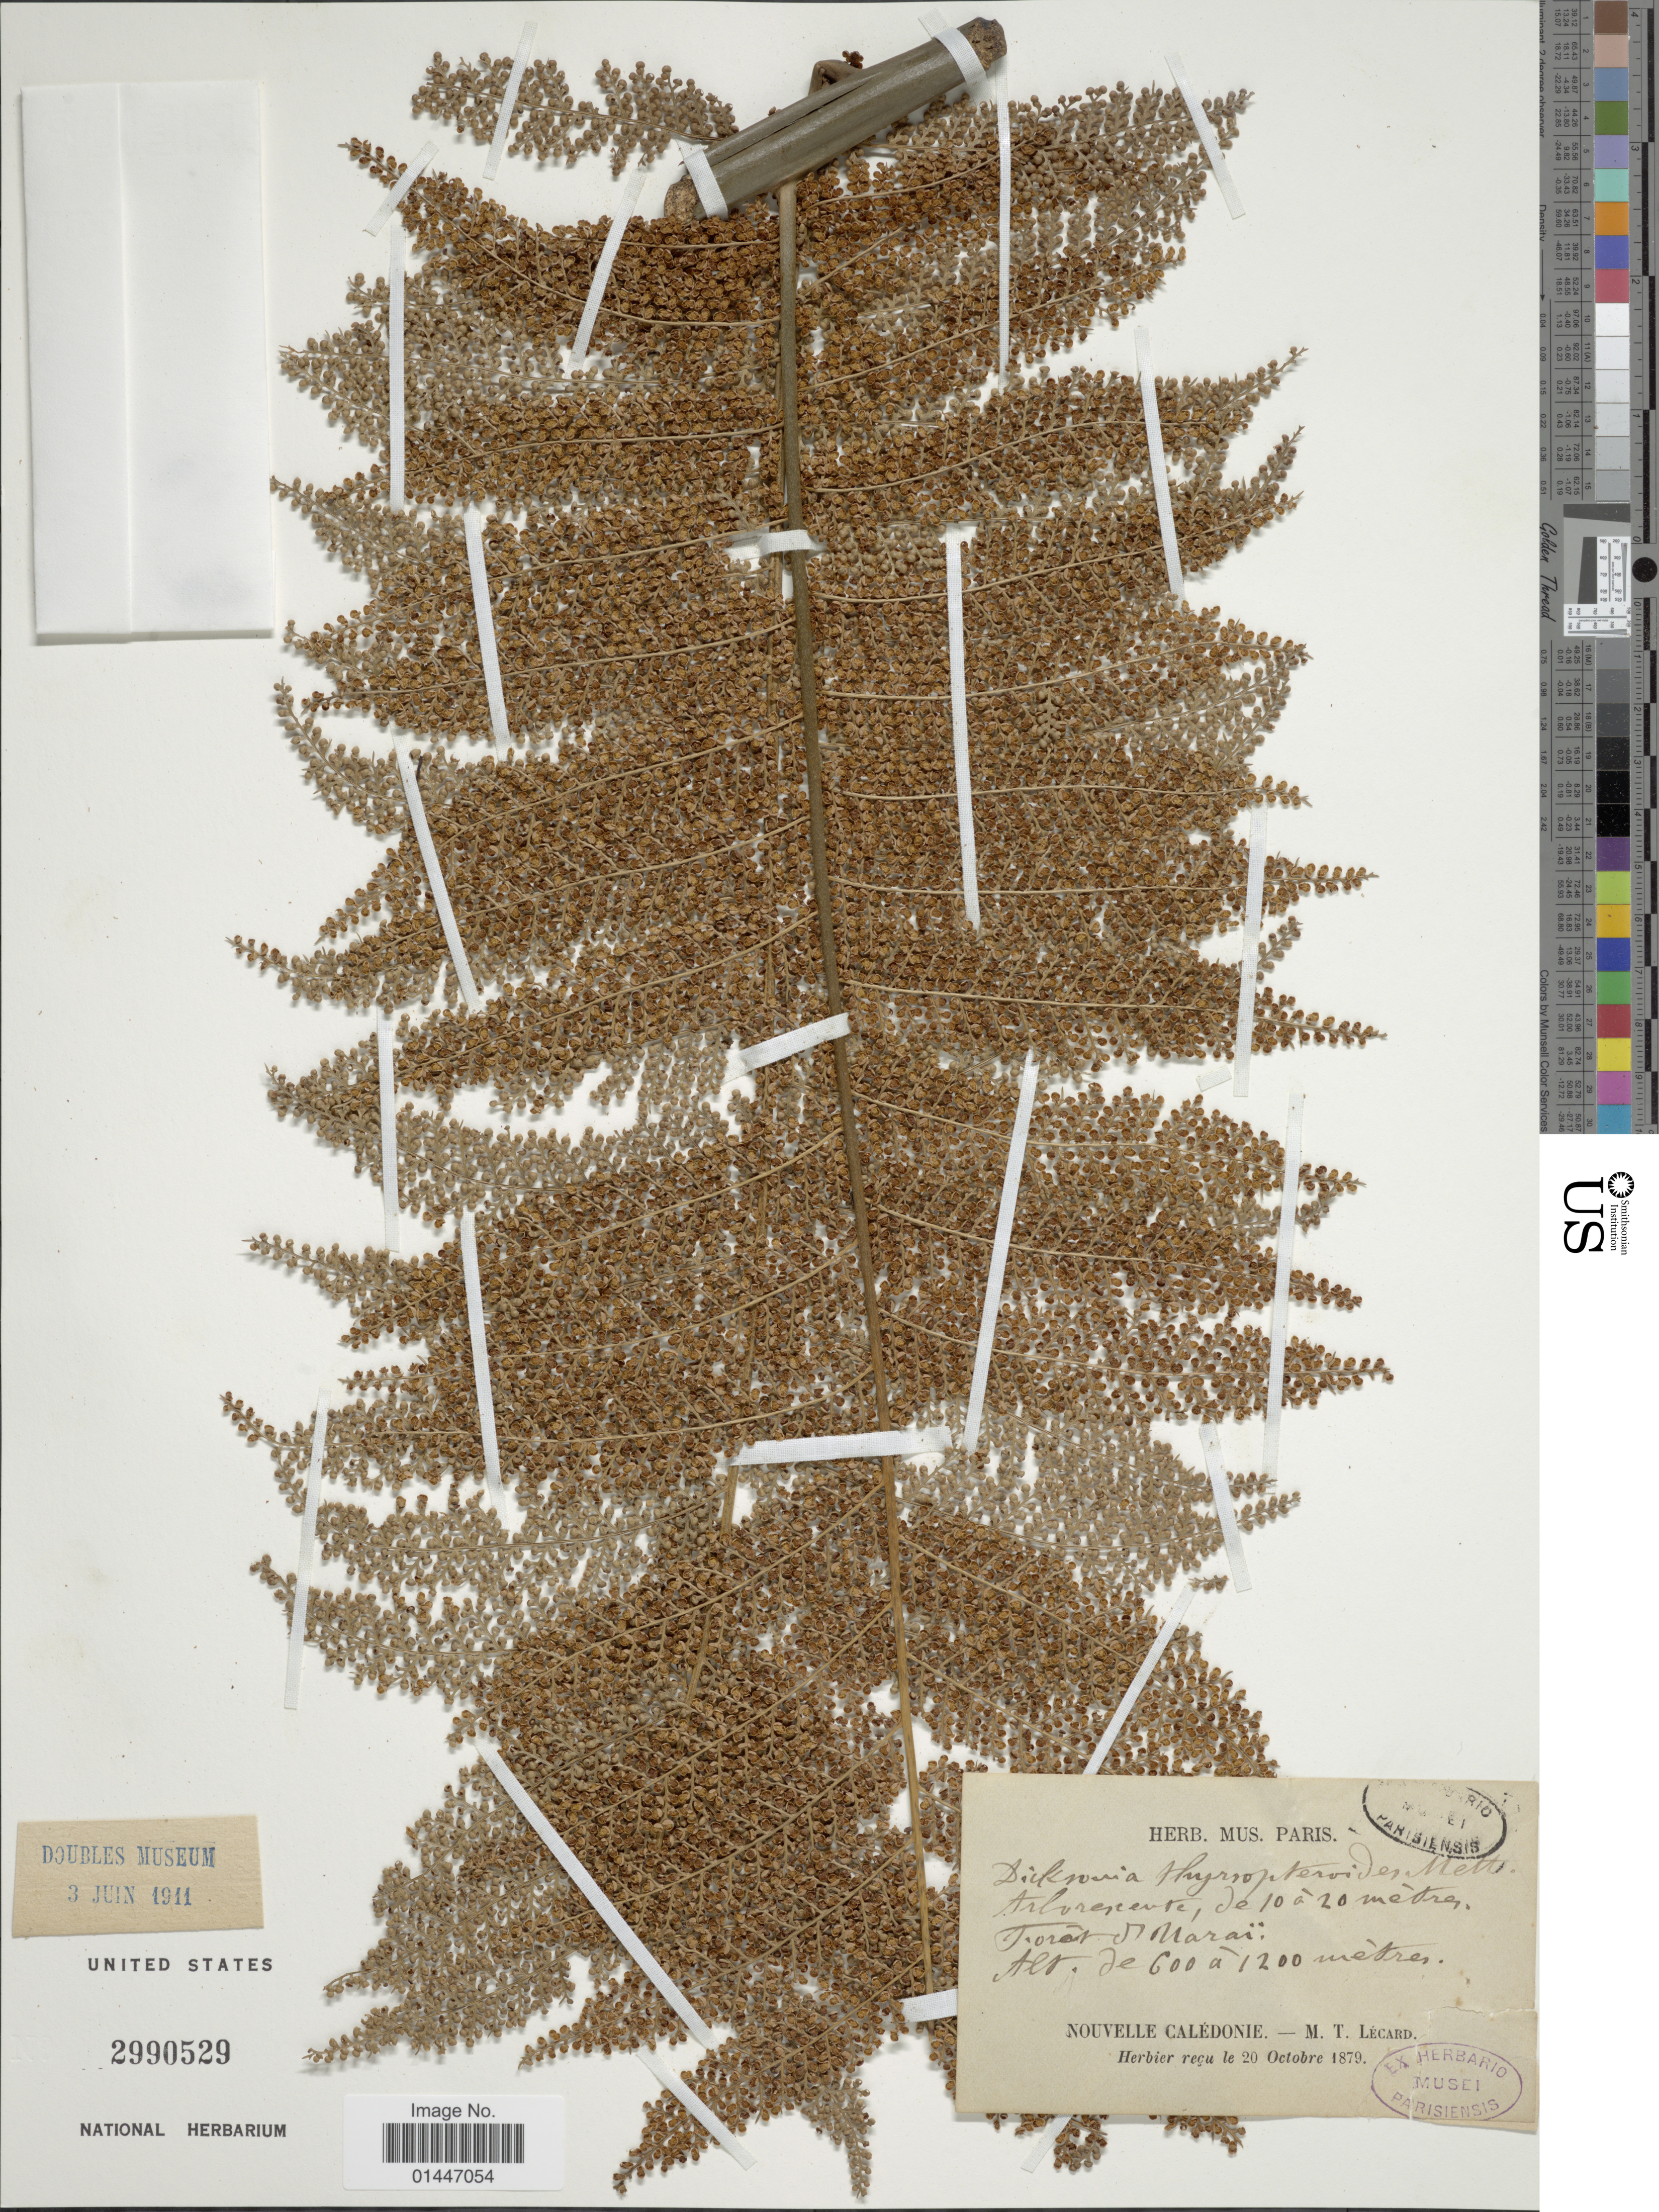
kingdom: Plantae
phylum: Tracheophyta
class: Polypodiopsida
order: Cyatheales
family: Dicksoniaceae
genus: Dicksonia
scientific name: Dicksonia thyrsopteroides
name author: Mett.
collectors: M. Lecard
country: New Caledonia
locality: Foret d'Maraii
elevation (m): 600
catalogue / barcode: US 2990529